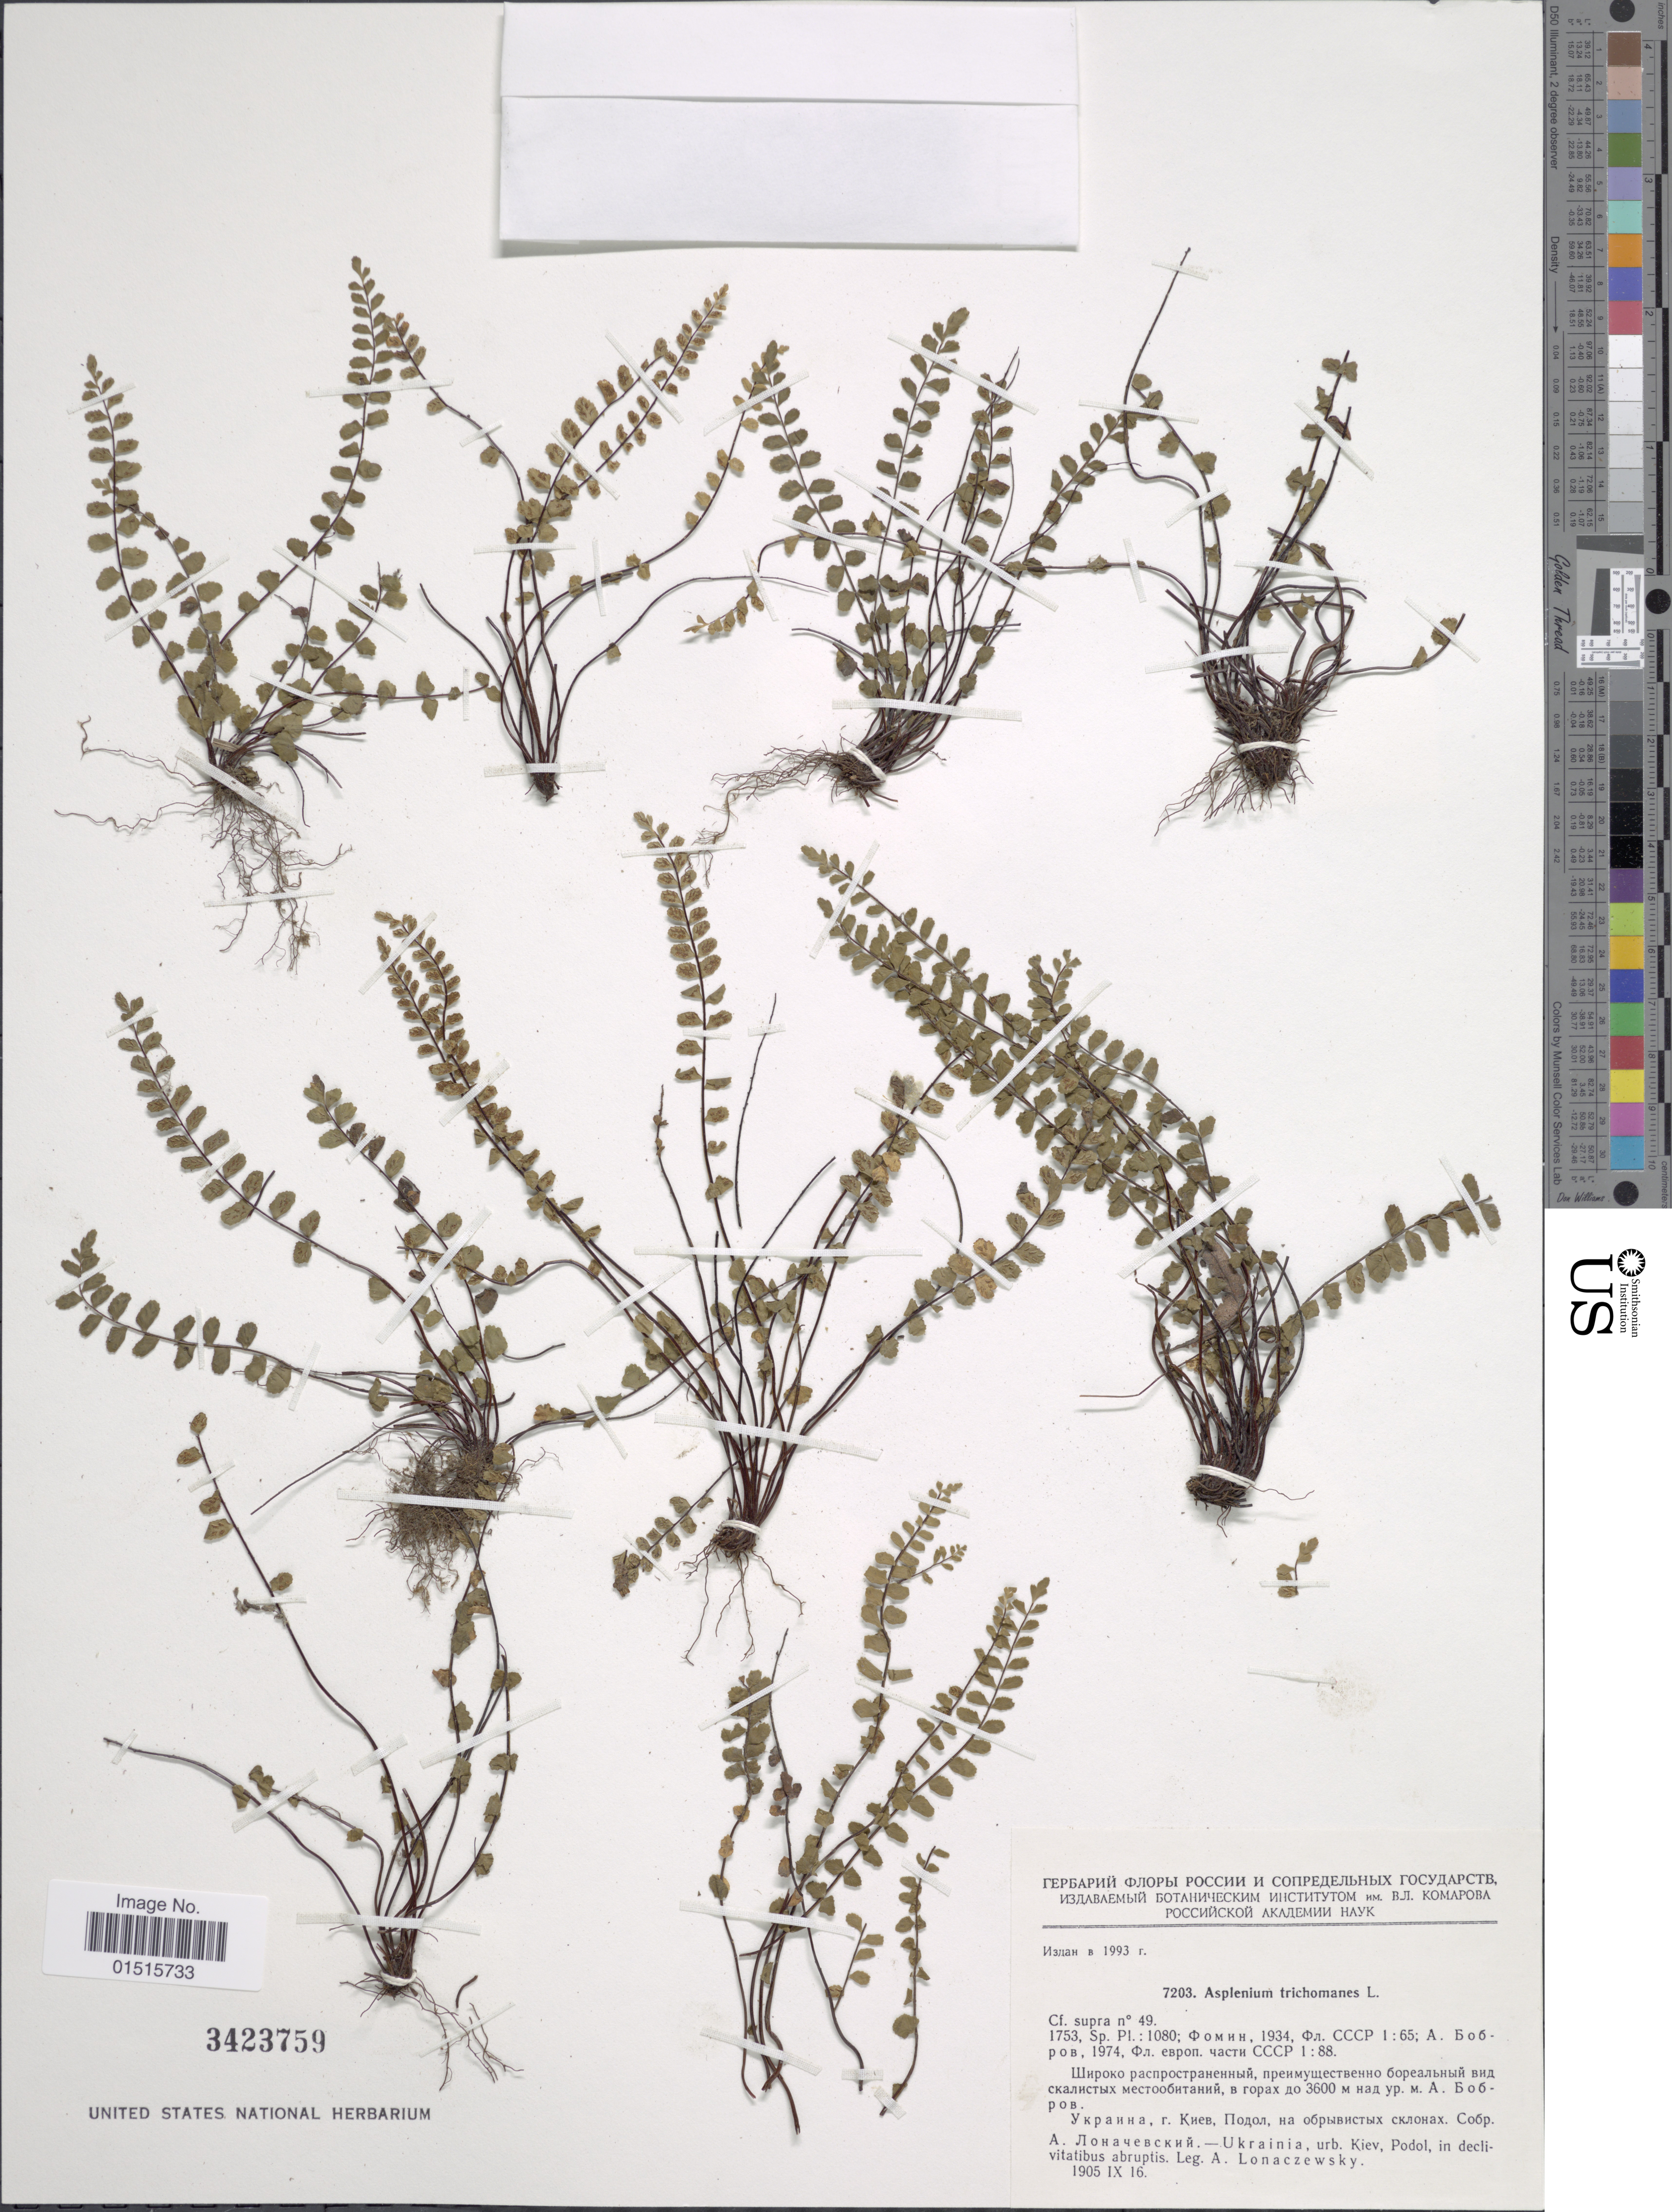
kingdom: Plantae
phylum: Tracheophyta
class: Polypodiopsida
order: Polypodiales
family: Aspleniaceae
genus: Asplenium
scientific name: Asplenium trichomanes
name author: L.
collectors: A. Lonaczevsky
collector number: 7203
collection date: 1905-09-16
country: Ukraine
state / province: Kiev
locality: X. Podol, in declivitatibus abruptis.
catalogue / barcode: US 3423759